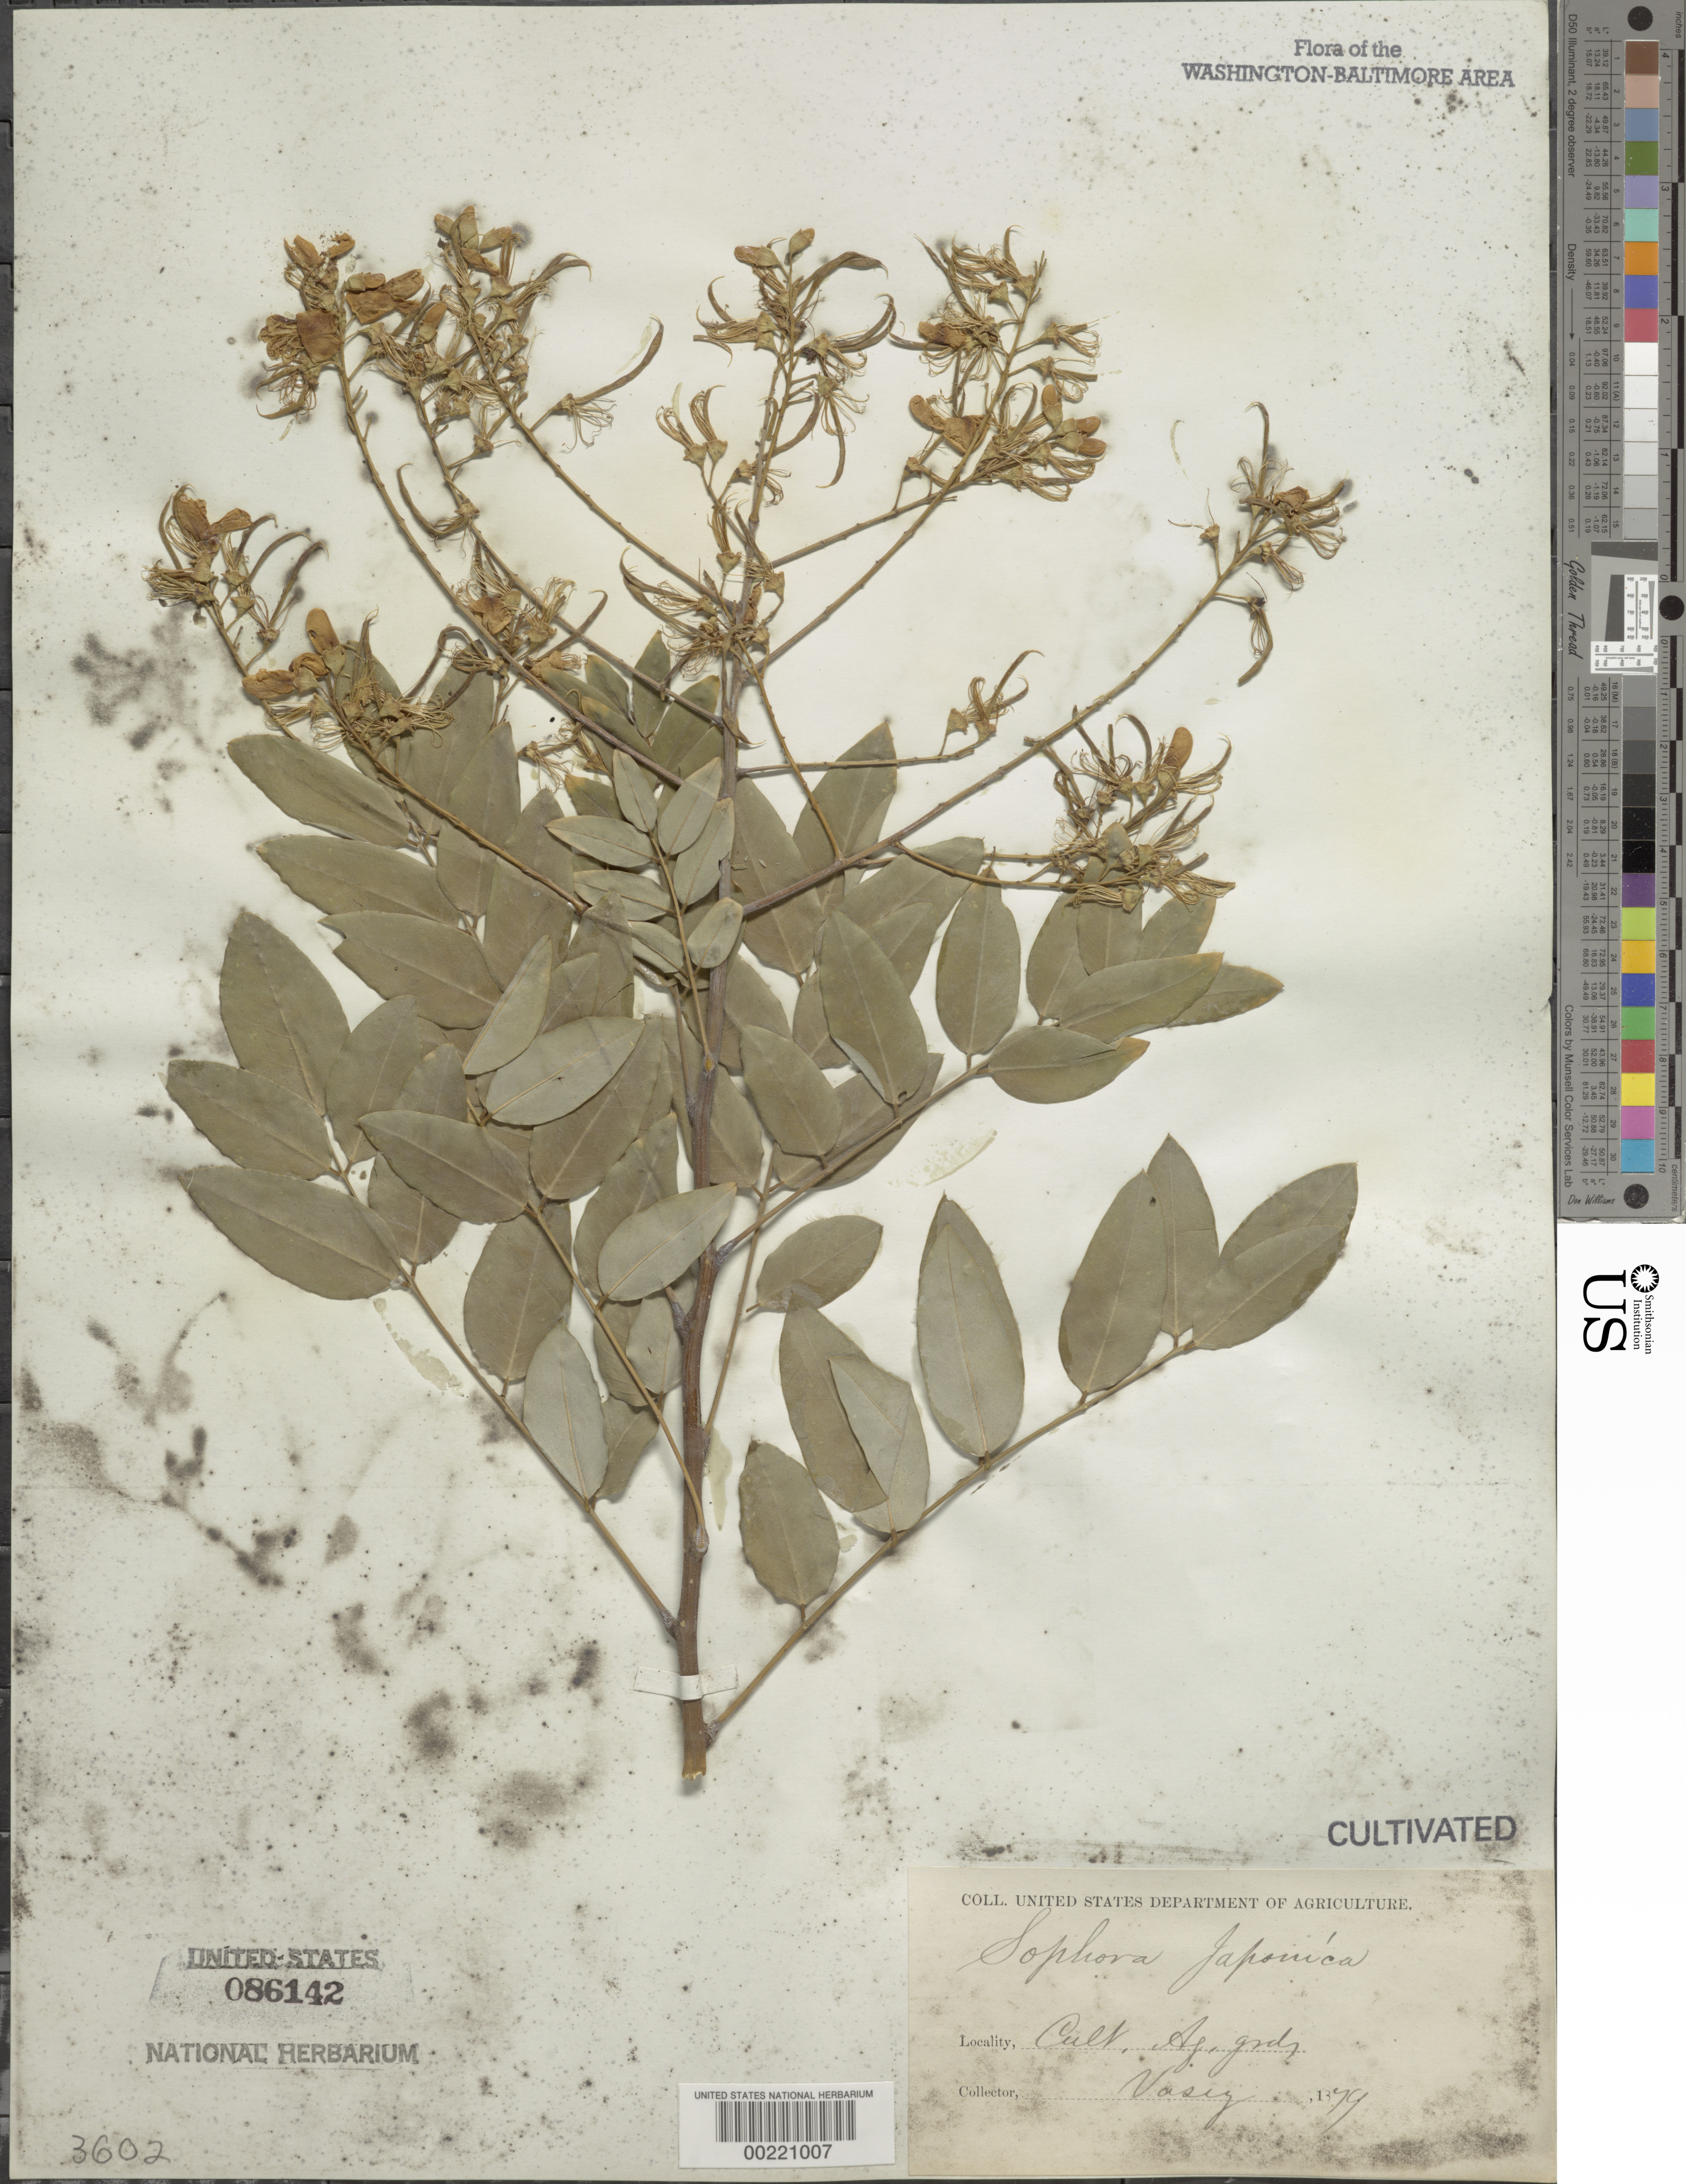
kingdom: Plantae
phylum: Tracheophyta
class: Magnoliopsida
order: Fabales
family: Fabaceae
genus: Sophora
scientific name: Sophora japonica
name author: L.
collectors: G. R. Vasey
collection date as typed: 1879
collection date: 1879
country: United States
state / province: District of Columbia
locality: Department of Agriculture grounds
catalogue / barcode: US 86142